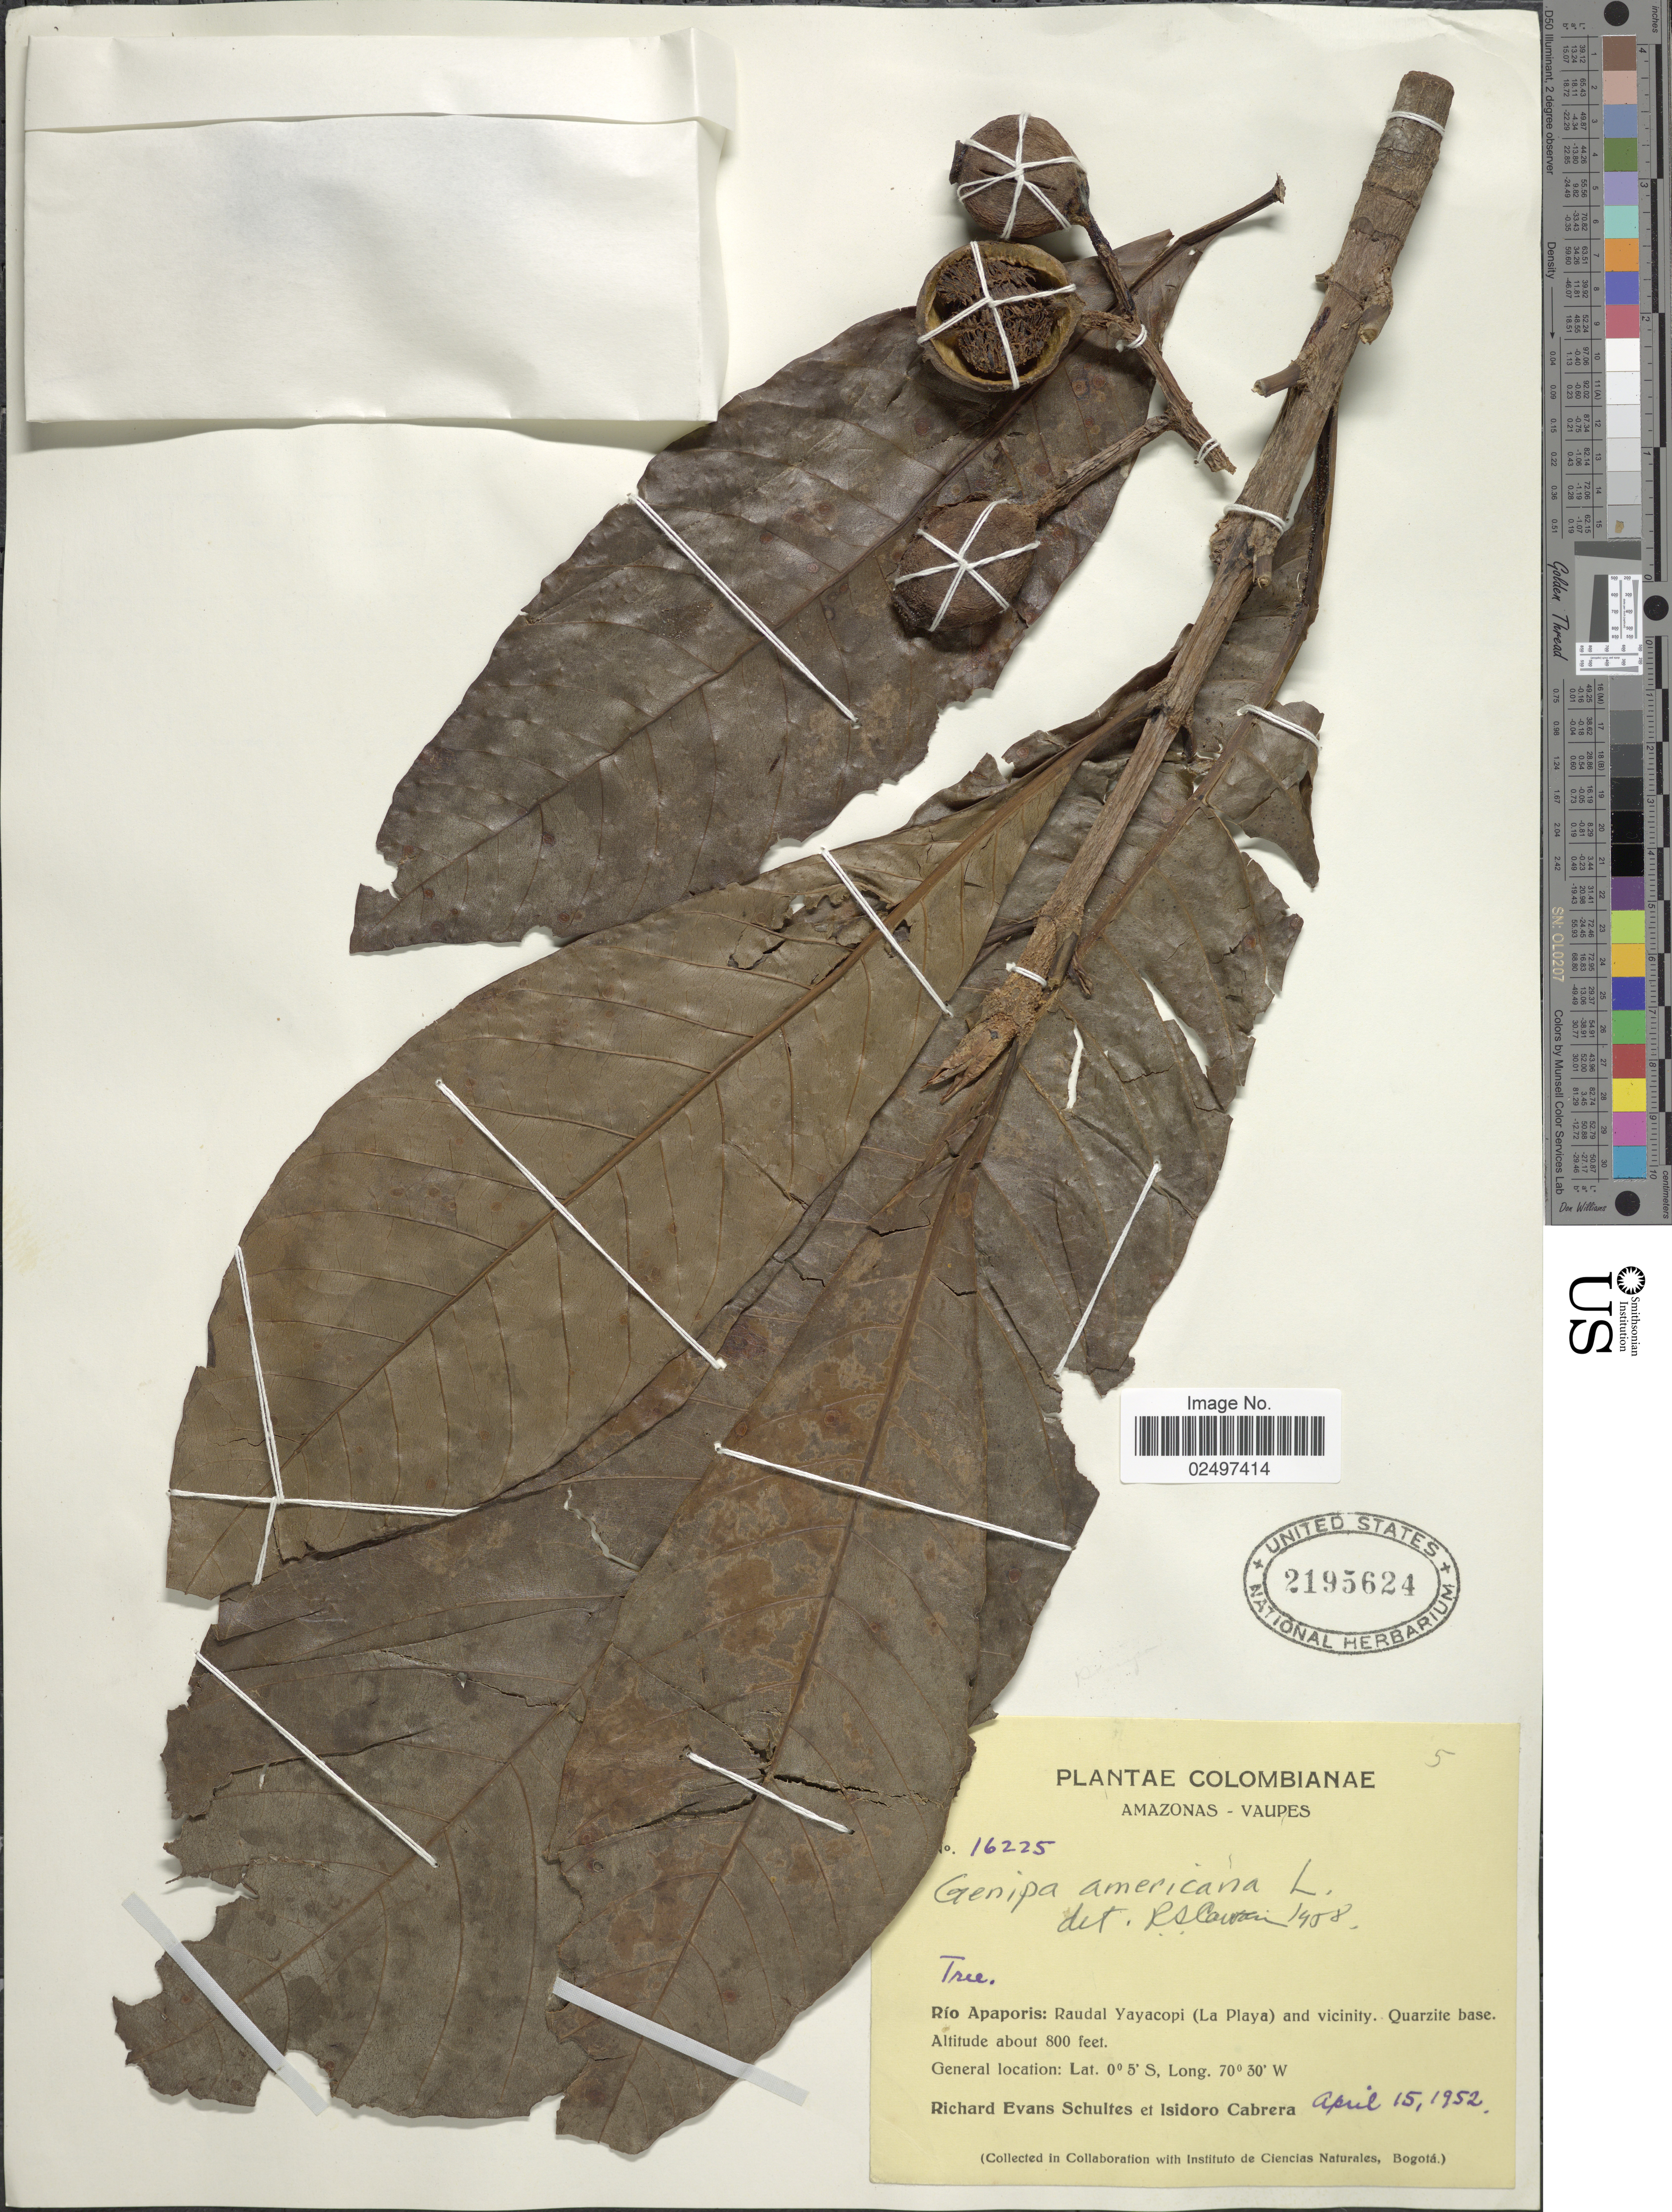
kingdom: Plantae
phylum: Tracheophyta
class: Magnoliopsida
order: Gentianales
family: Rubiaceae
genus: Genipa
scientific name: Genipa americana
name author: L.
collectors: R. E. Schultes & I. Cabrera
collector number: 16225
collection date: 1952-04-15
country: Colombia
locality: Amazonas- Vaupes. Rio Apaporis: Raudal Yayacopi (La Playa) and vicinity. Quarzite base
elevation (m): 244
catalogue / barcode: US 2195624